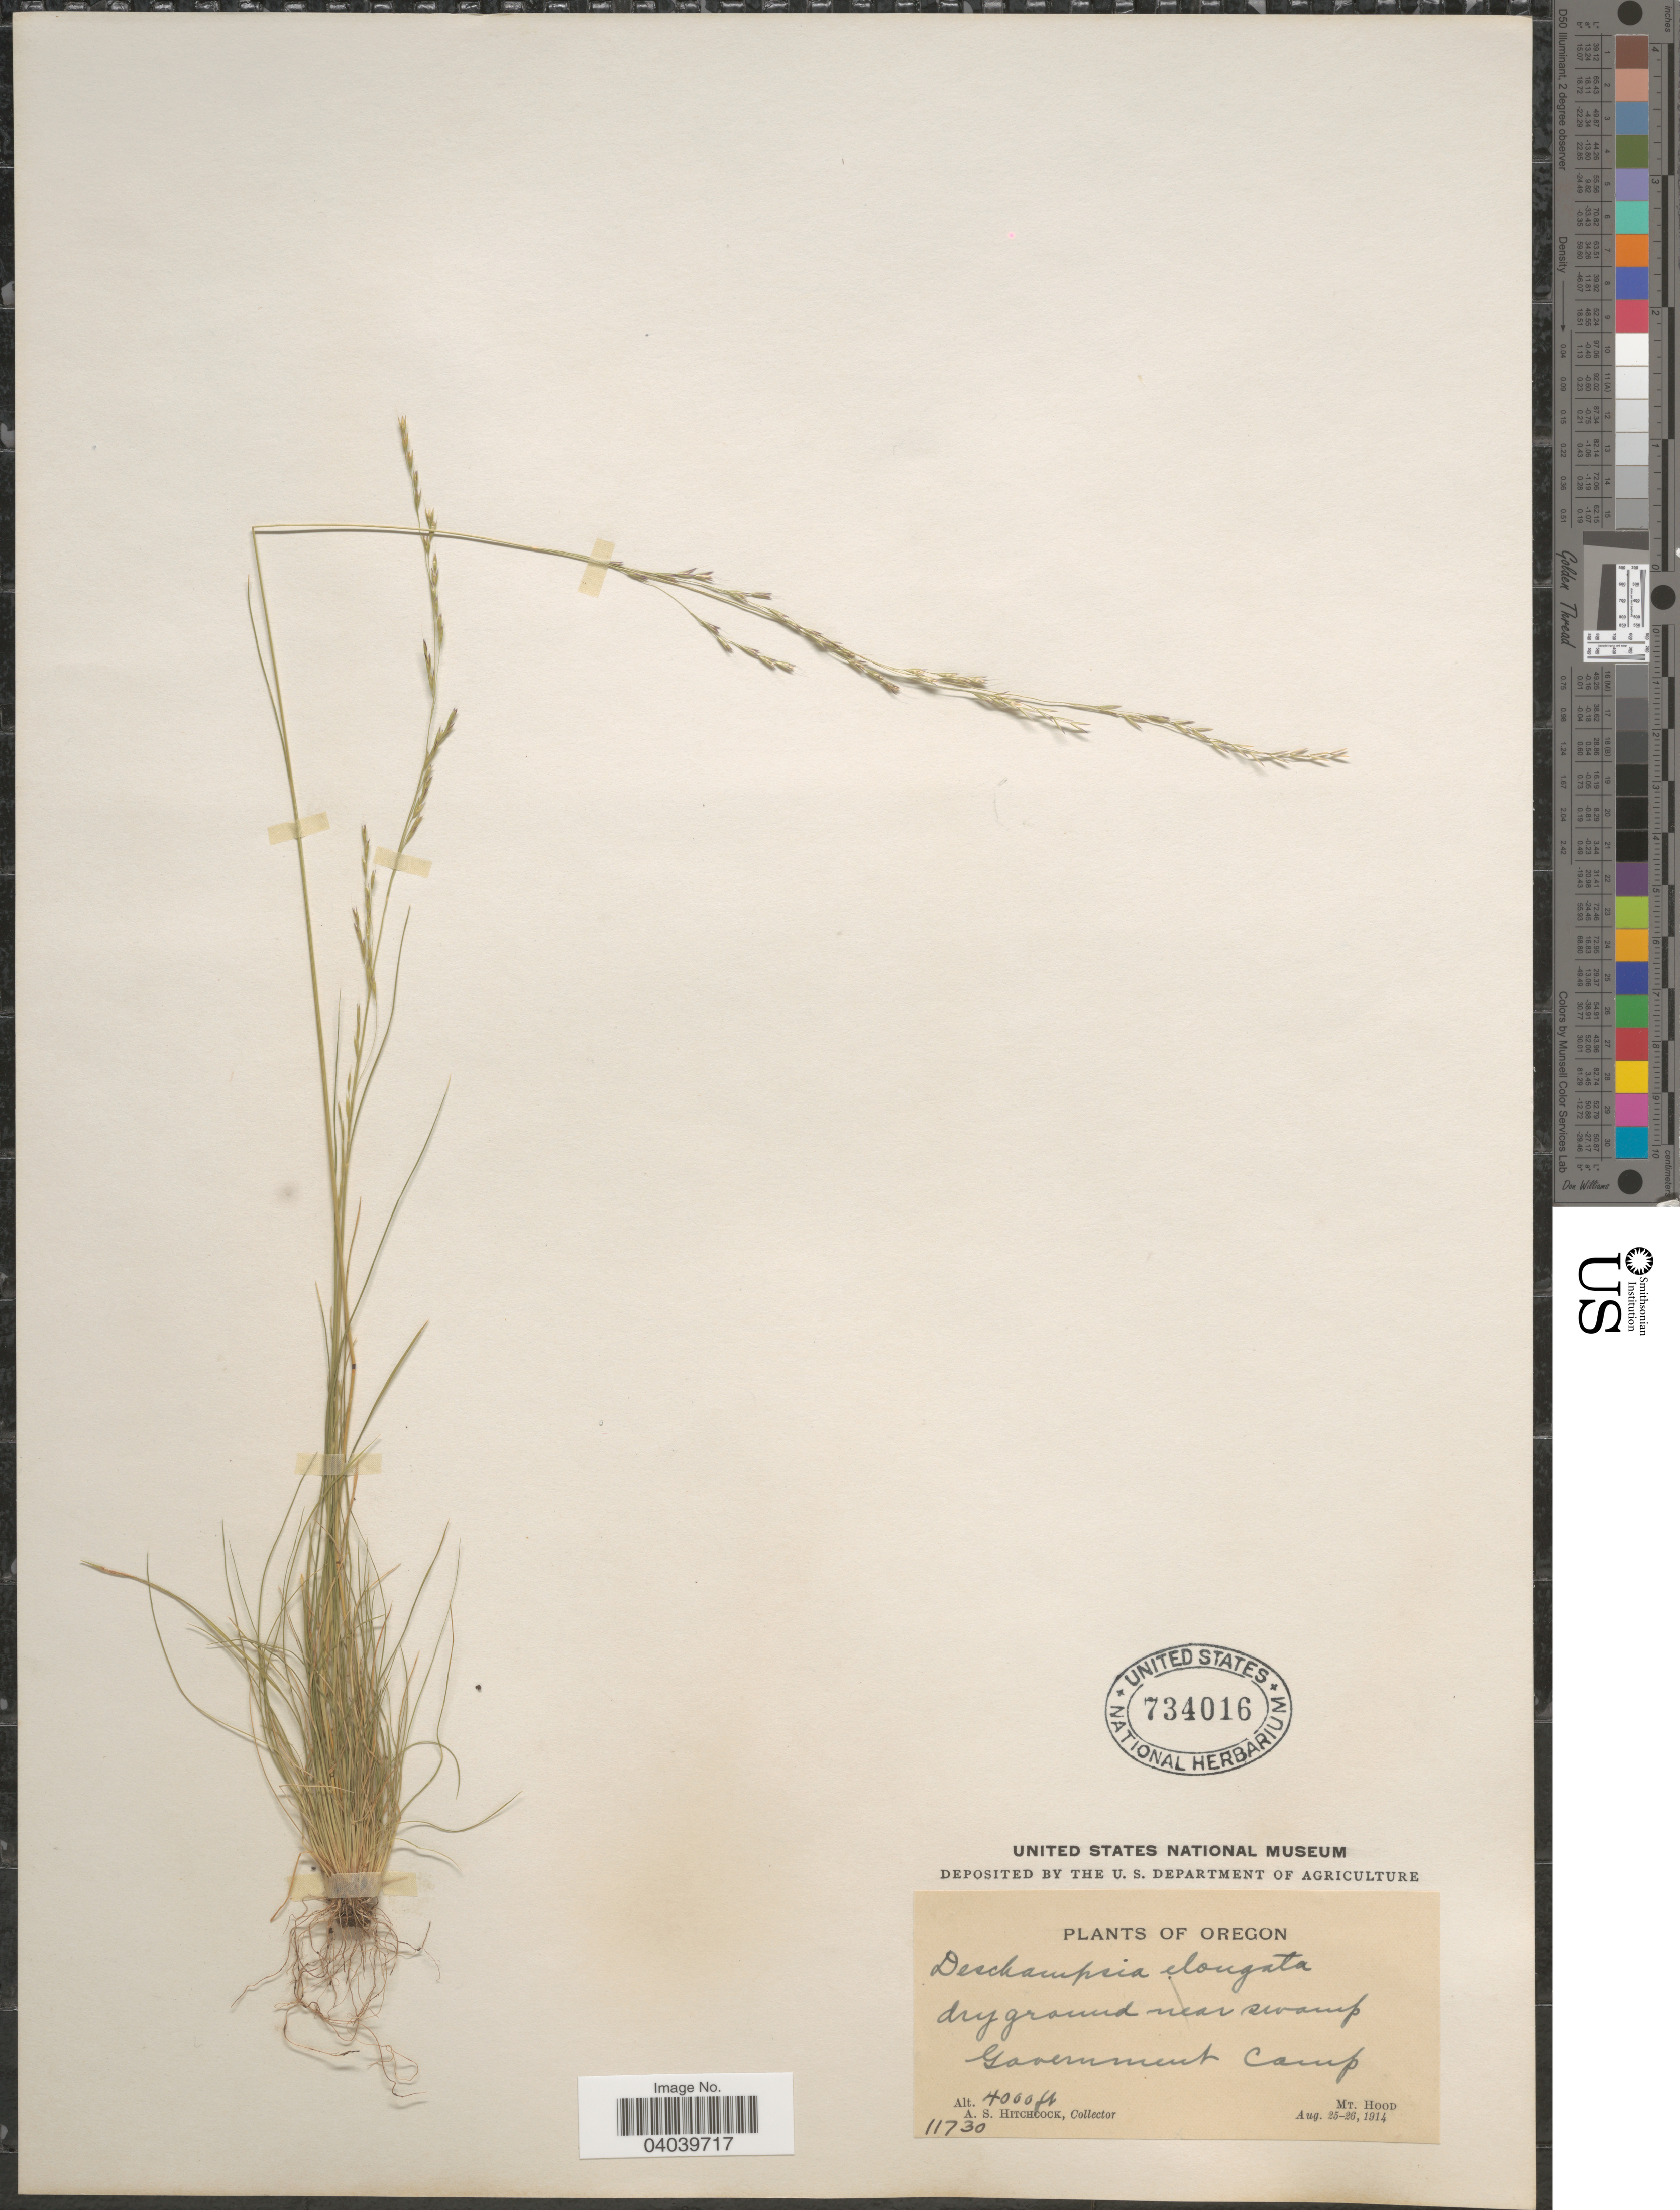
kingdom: Plantae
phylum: Tracheophyta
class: Liliopsida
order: Poales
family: Poaceae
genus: Deschampsia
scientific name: Deschampsia elongata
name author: (Hook.) Munro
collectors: A. S. Hitchcock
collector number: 11730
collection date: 1914-08-25/1914-08-26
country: United States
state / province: Oregon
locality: Government Camp. Mt. Hood.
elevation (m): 1219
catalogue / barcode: US 734016